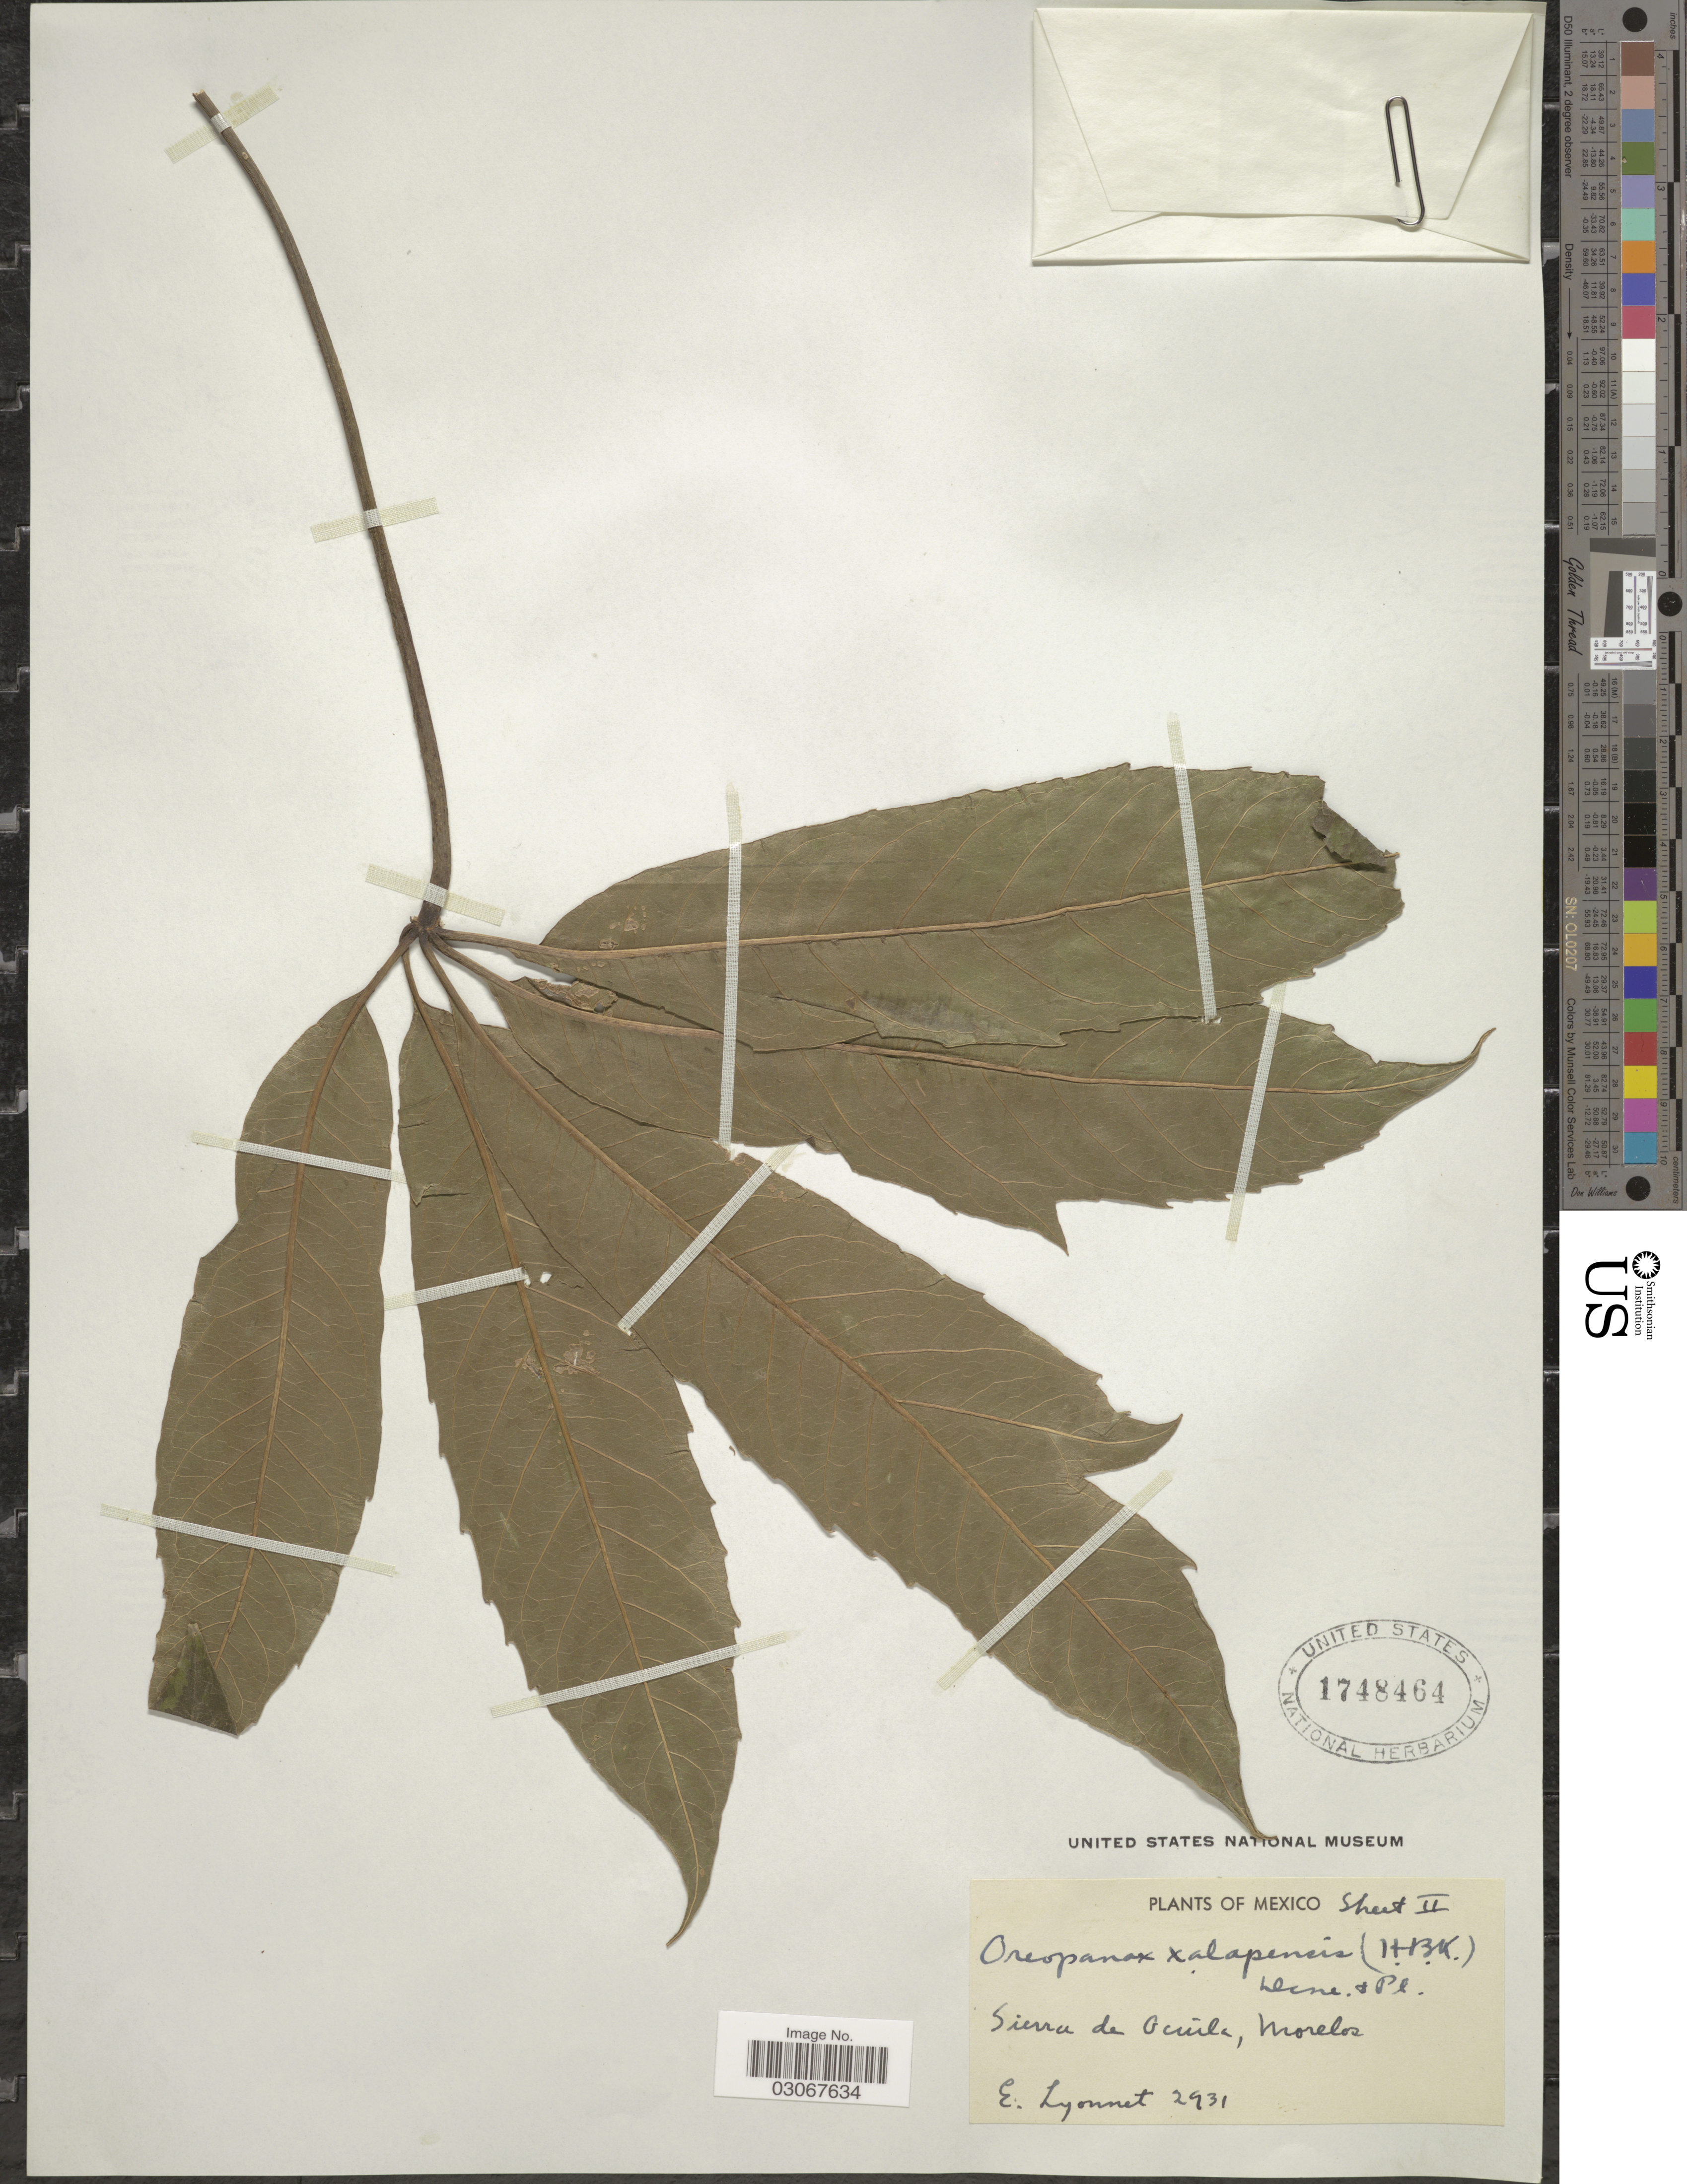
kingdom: Plantae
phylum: Tracheophyta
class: Magnoliopsida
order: Apiales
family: Araliaceae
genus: Oreopanax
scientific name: Oreopanax xalapensis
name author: (Kunth) Decne. & Planch.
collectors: E. Lyonnet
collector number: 2931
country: Mexico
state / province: Morelos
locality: Sierra de Ocuila.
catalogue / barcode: US 1748464